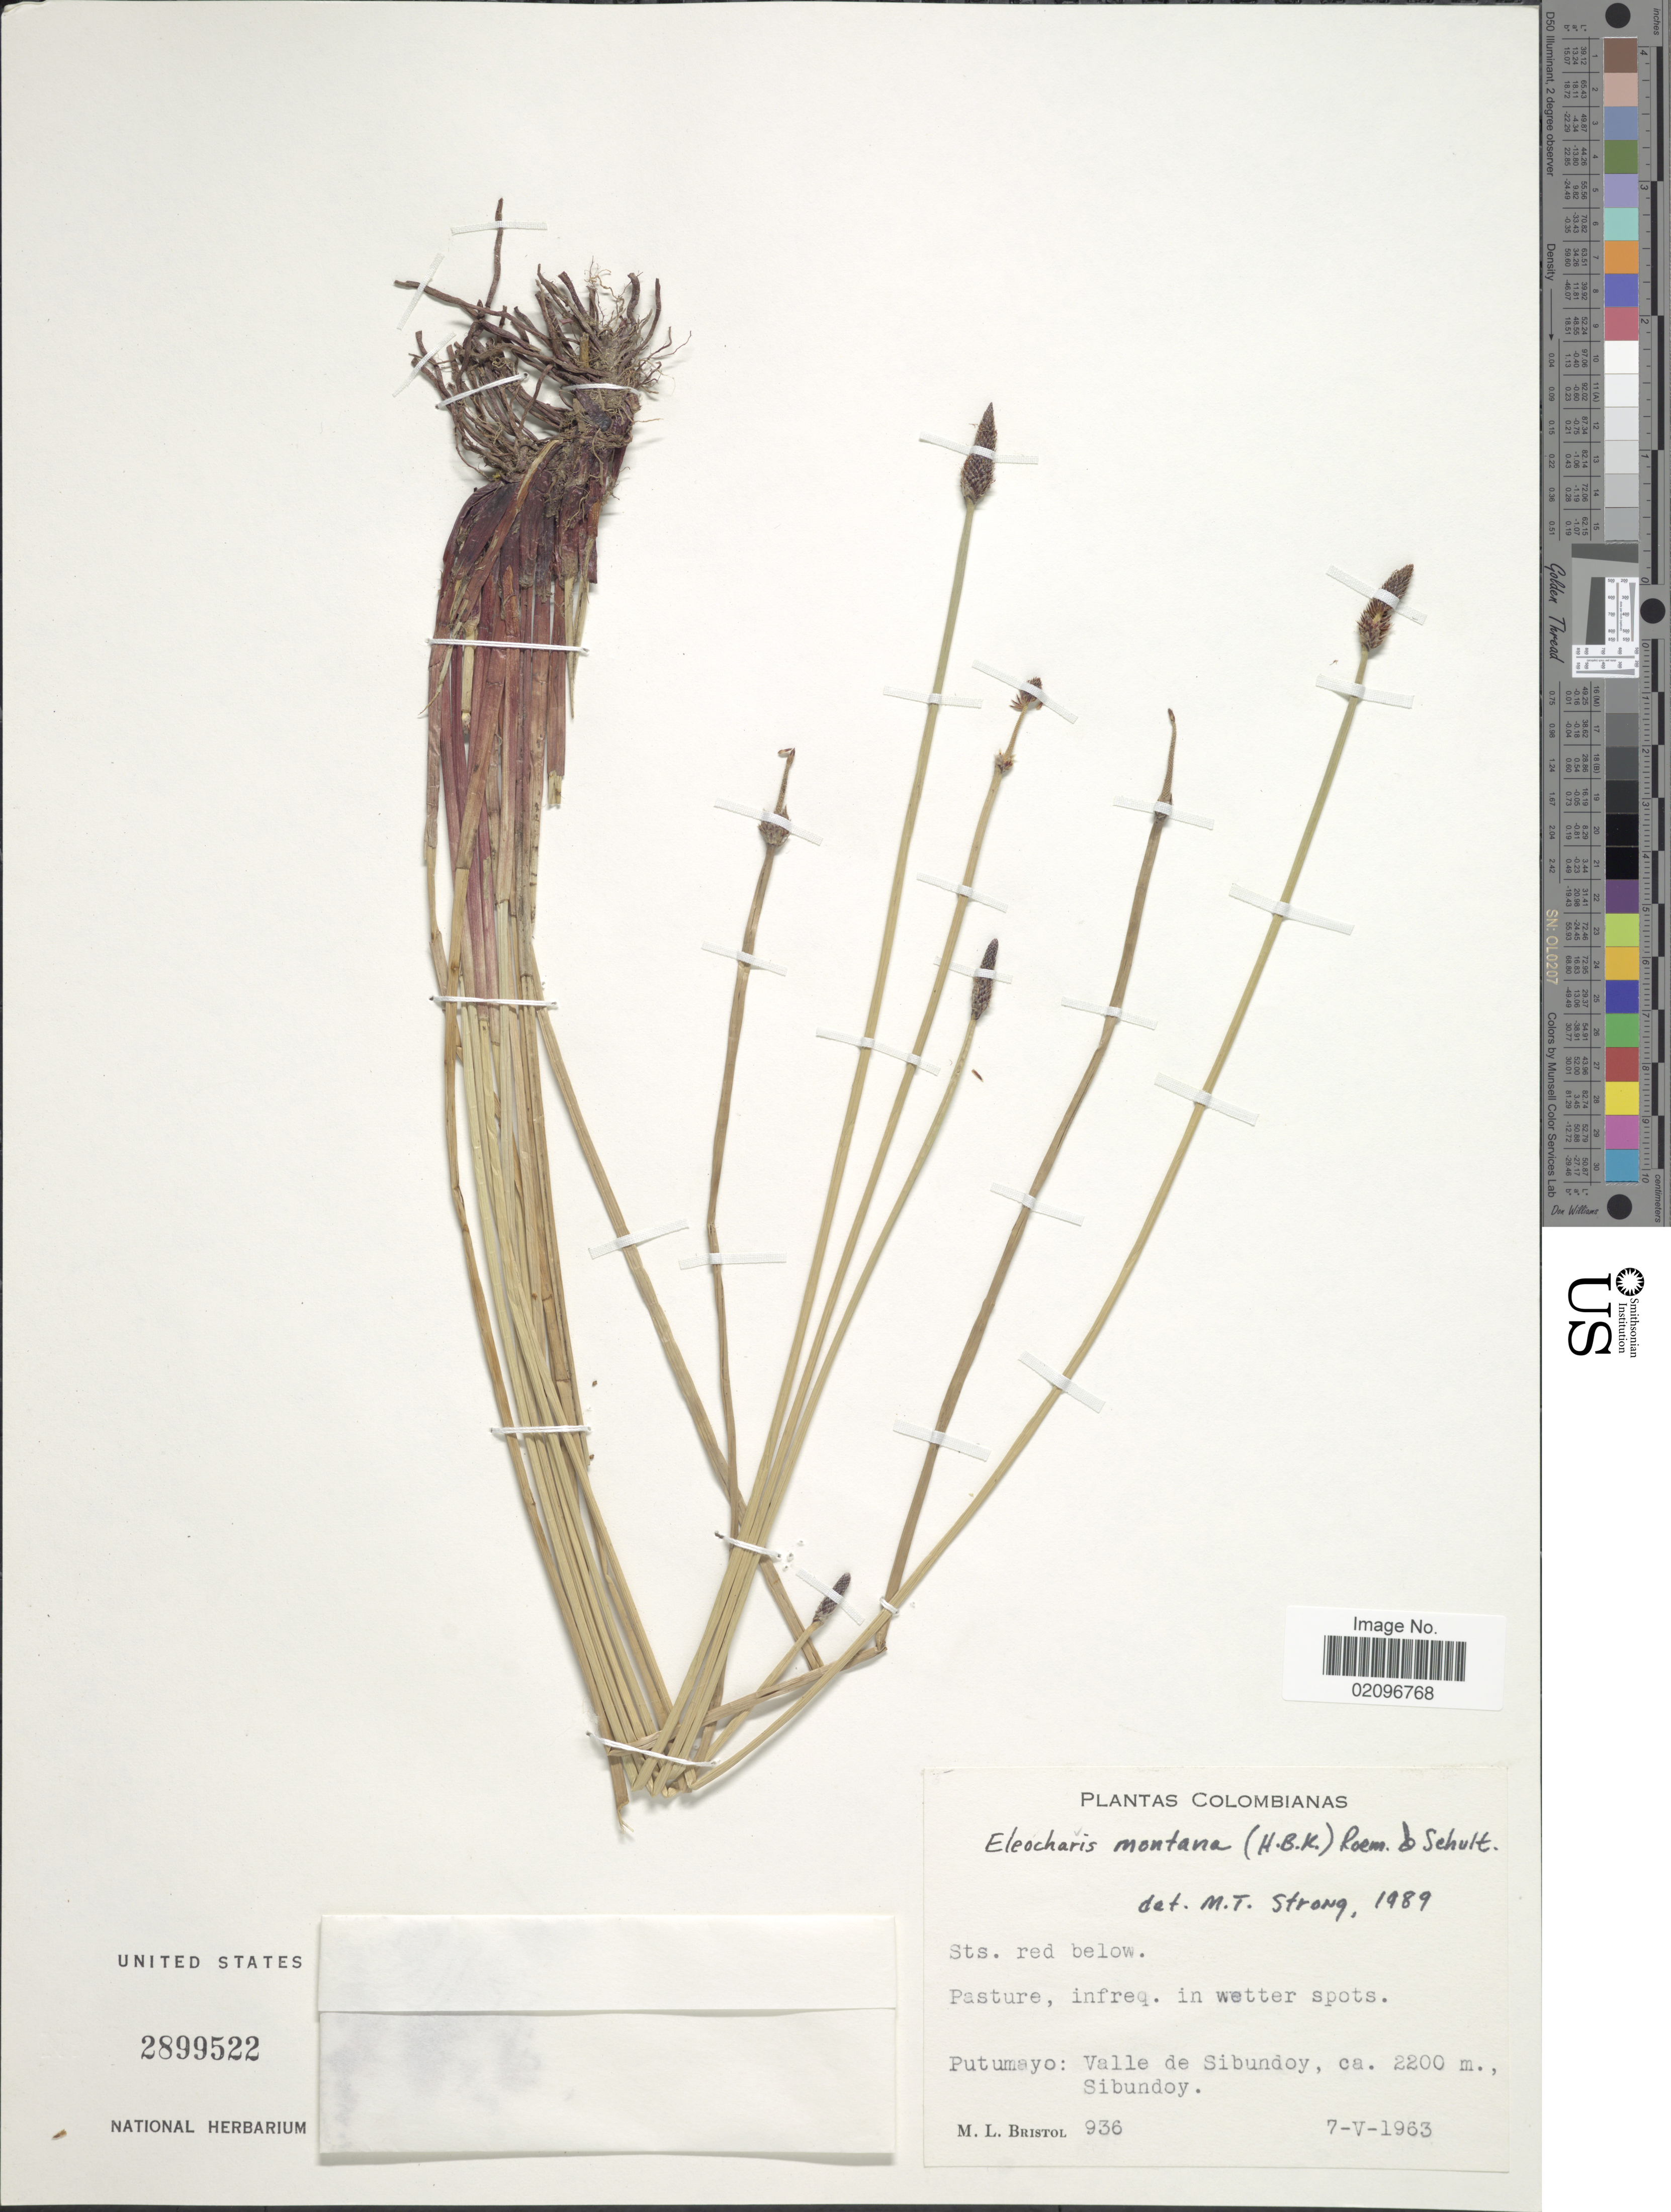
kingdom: Plantae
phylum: Tracheophyta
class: Liliopsida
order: Poales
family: Cyperaceae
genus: Eleocharis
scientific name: Eleocharis montana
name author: (Kunth) Roem. & Schult.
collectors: M. L. Bristol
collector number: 936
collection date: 1963-05-07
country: Colombia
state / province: Putumayo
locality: Putumayo: Valle de Sibundoy, Sibundoy.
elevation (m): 2200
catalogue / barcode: US 2899522